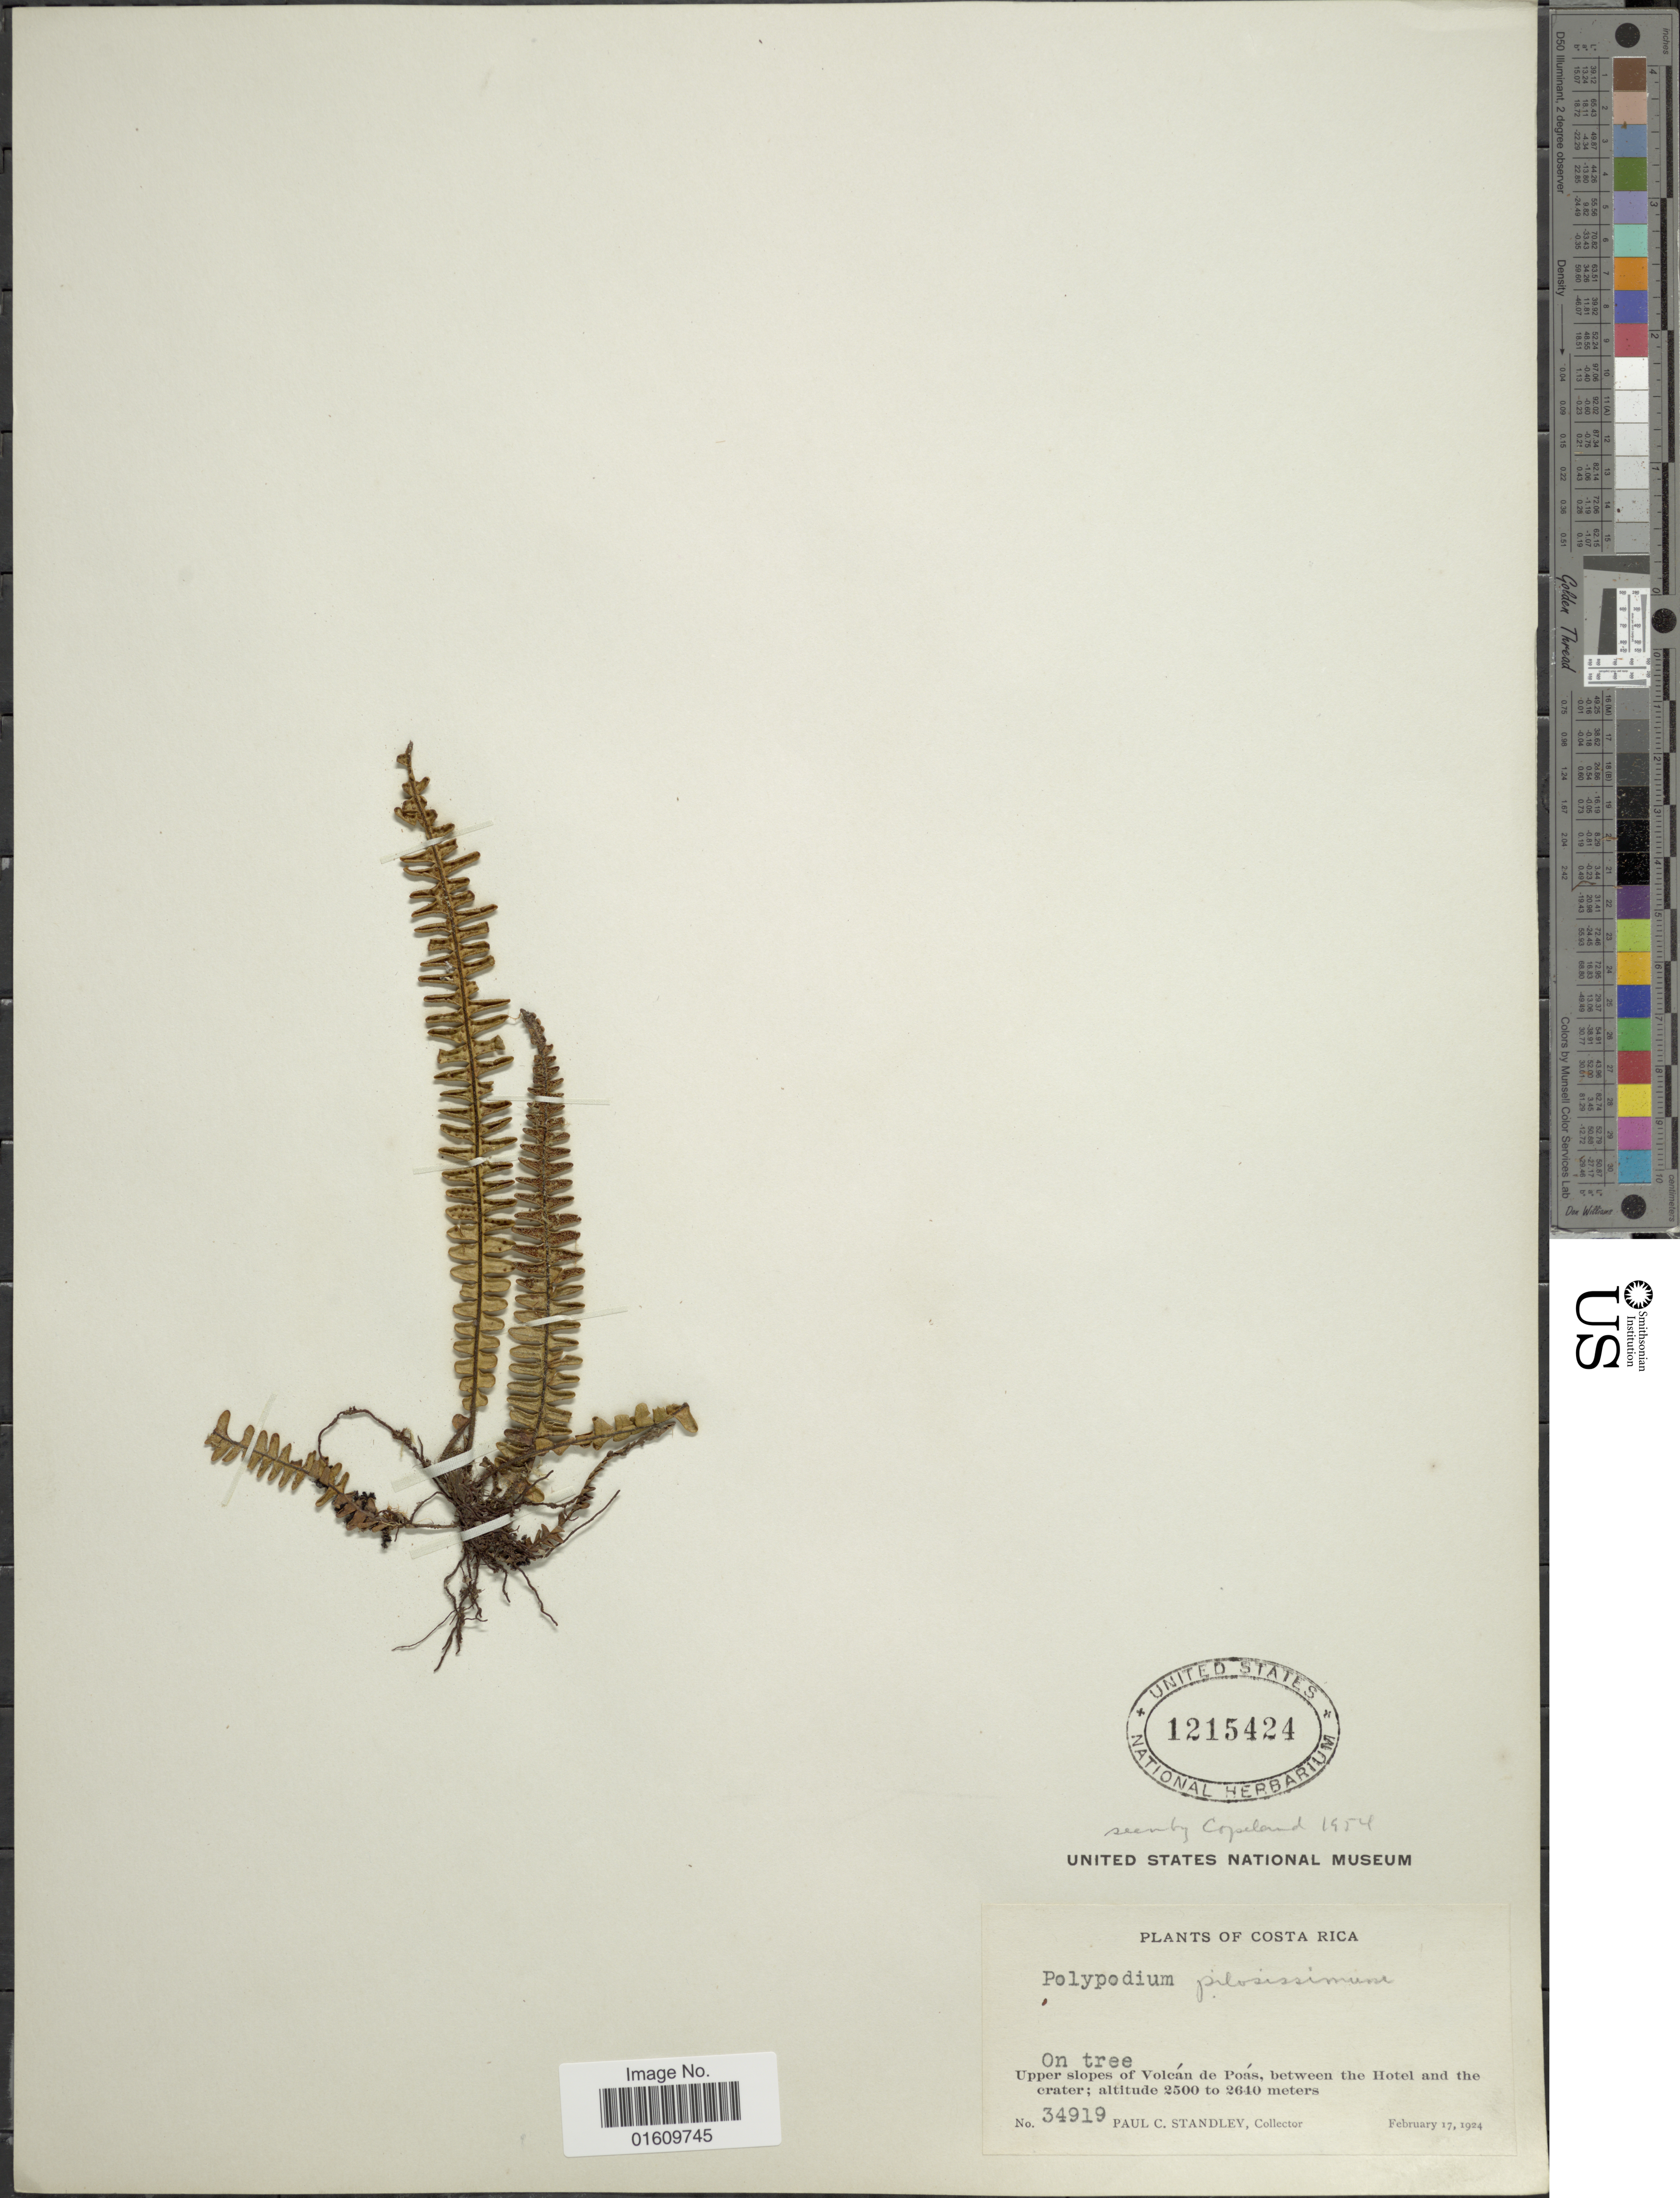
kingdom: Plantae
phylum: Tracheophyta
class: Polypodiopsida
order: Polypodiales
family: Polypodiaceae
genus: Melpomene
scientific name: Melpomene xiphopteroides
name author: (Liebm.) A.R. Sm. & R.C. Moran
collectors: P. C. Standley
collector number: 34919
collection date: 1924-02-17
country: Costa Rica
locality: Upper slopes of Volcan de Poas, between the Hotel and the crater.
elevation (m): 2500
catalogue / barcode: US 1215424